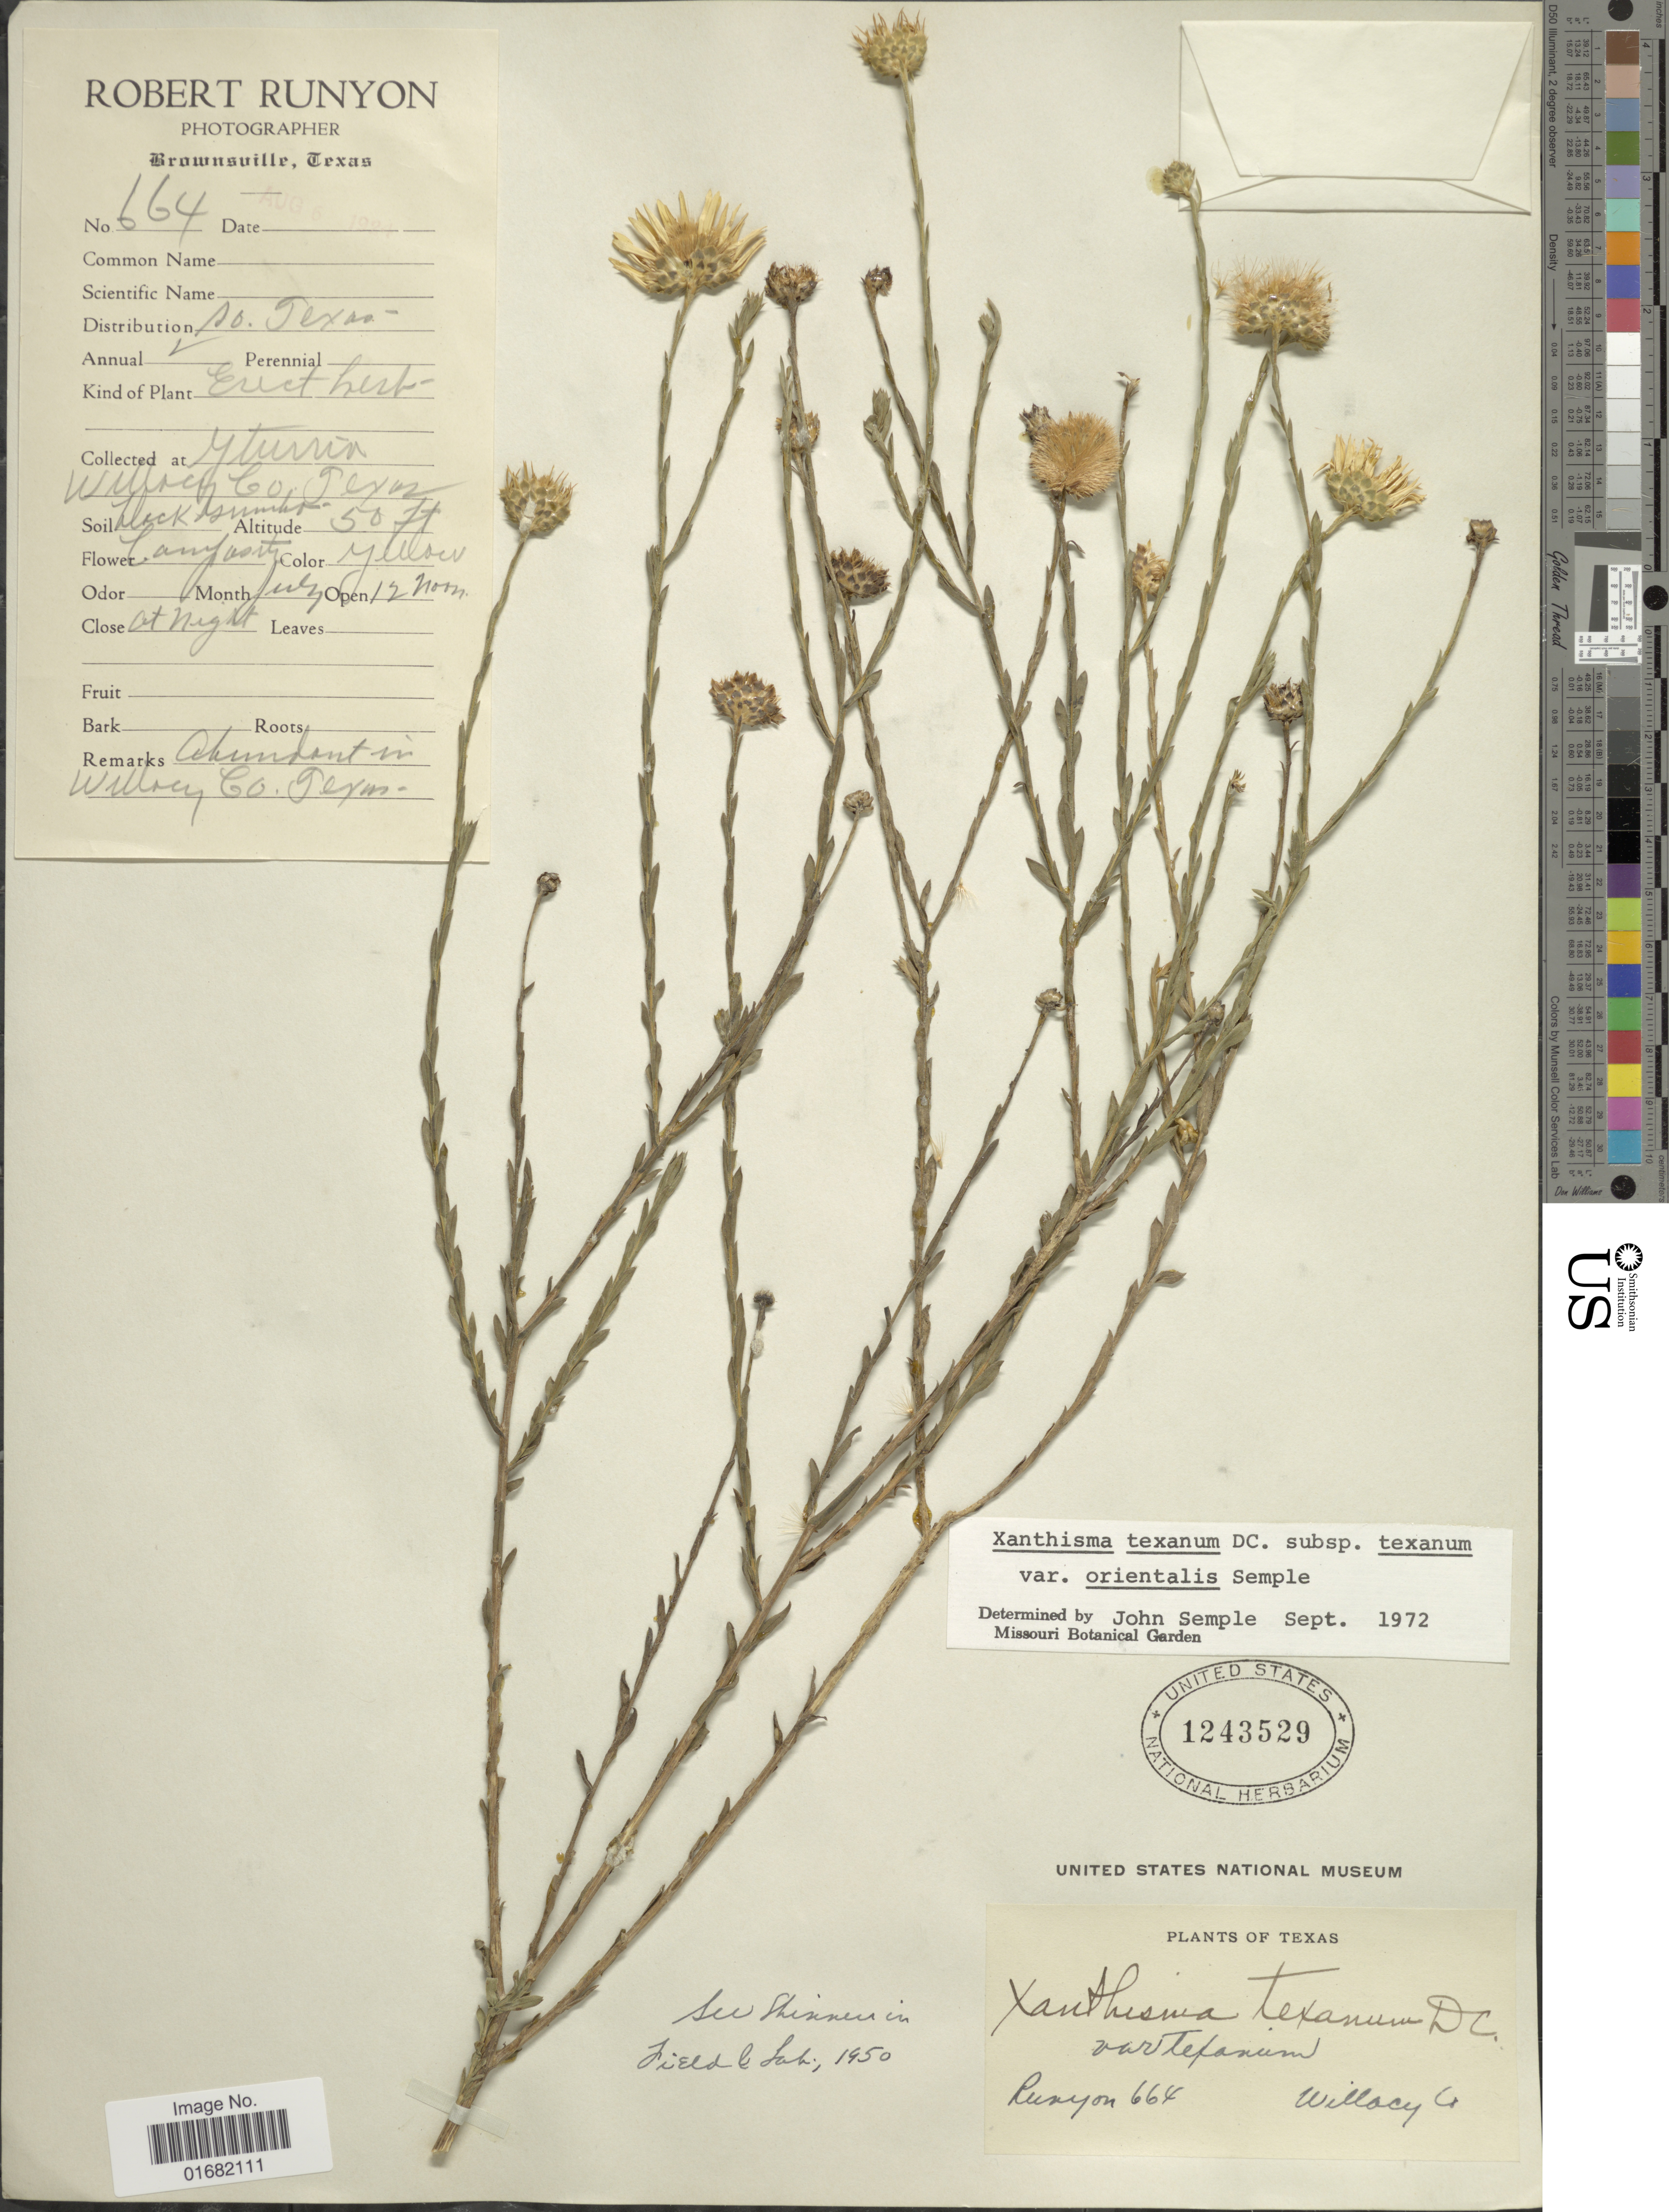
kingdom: Plantae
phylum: Tracheophyta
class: Magnoliopsida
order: Asterales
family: Asteraceae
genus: Xanthisma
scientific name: Xanthisma texanum var. orientalis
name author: Semple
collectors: R. Runyon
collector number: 664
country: United States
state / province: Texas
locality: Yturria. Willacy Co.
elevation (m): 15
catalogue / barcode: US 1243529